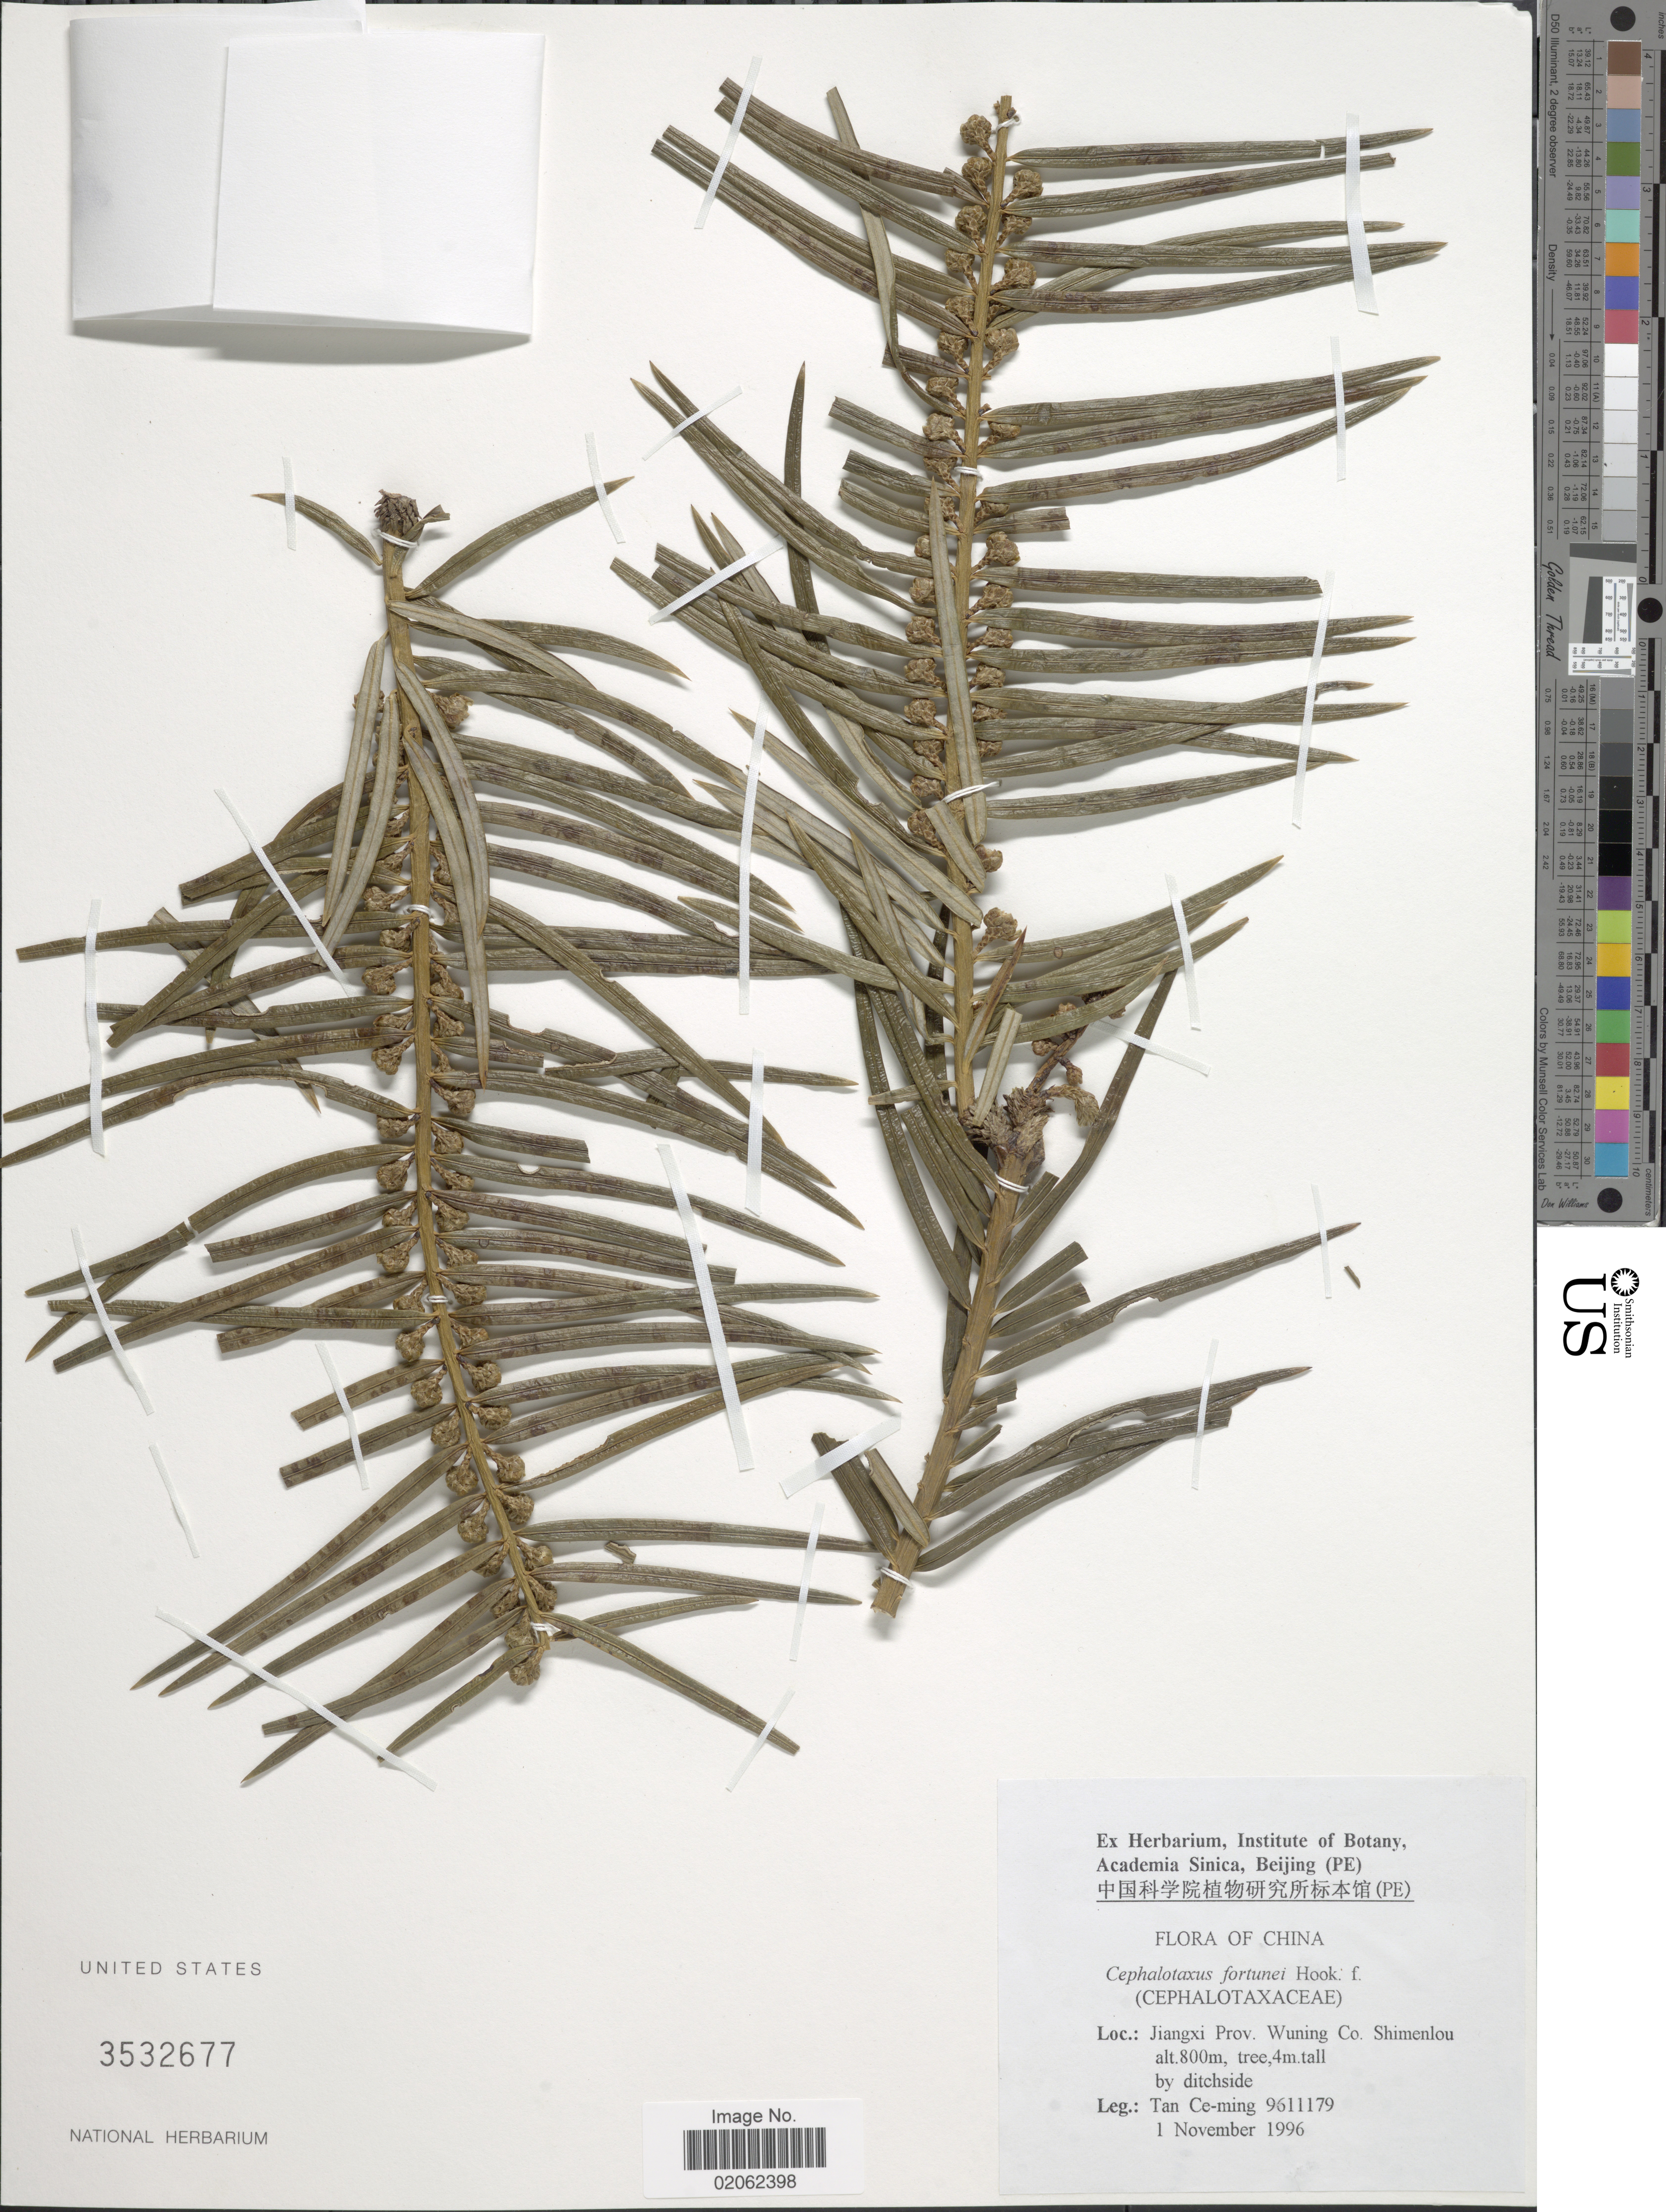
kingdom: Plantae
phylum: Tracheophyta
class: Pinopsida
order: Pinales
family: Cephalotaxaceae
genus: Cephalotaxus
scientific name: Cephalotaxus fortunei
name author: Hook.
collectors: T. Ce-ming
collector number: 961179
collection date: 1996-11-01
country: China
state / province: Jiangxi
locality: Wuning Co. Shimenlou, by ditchside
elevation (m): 800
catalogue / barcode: US 3532677